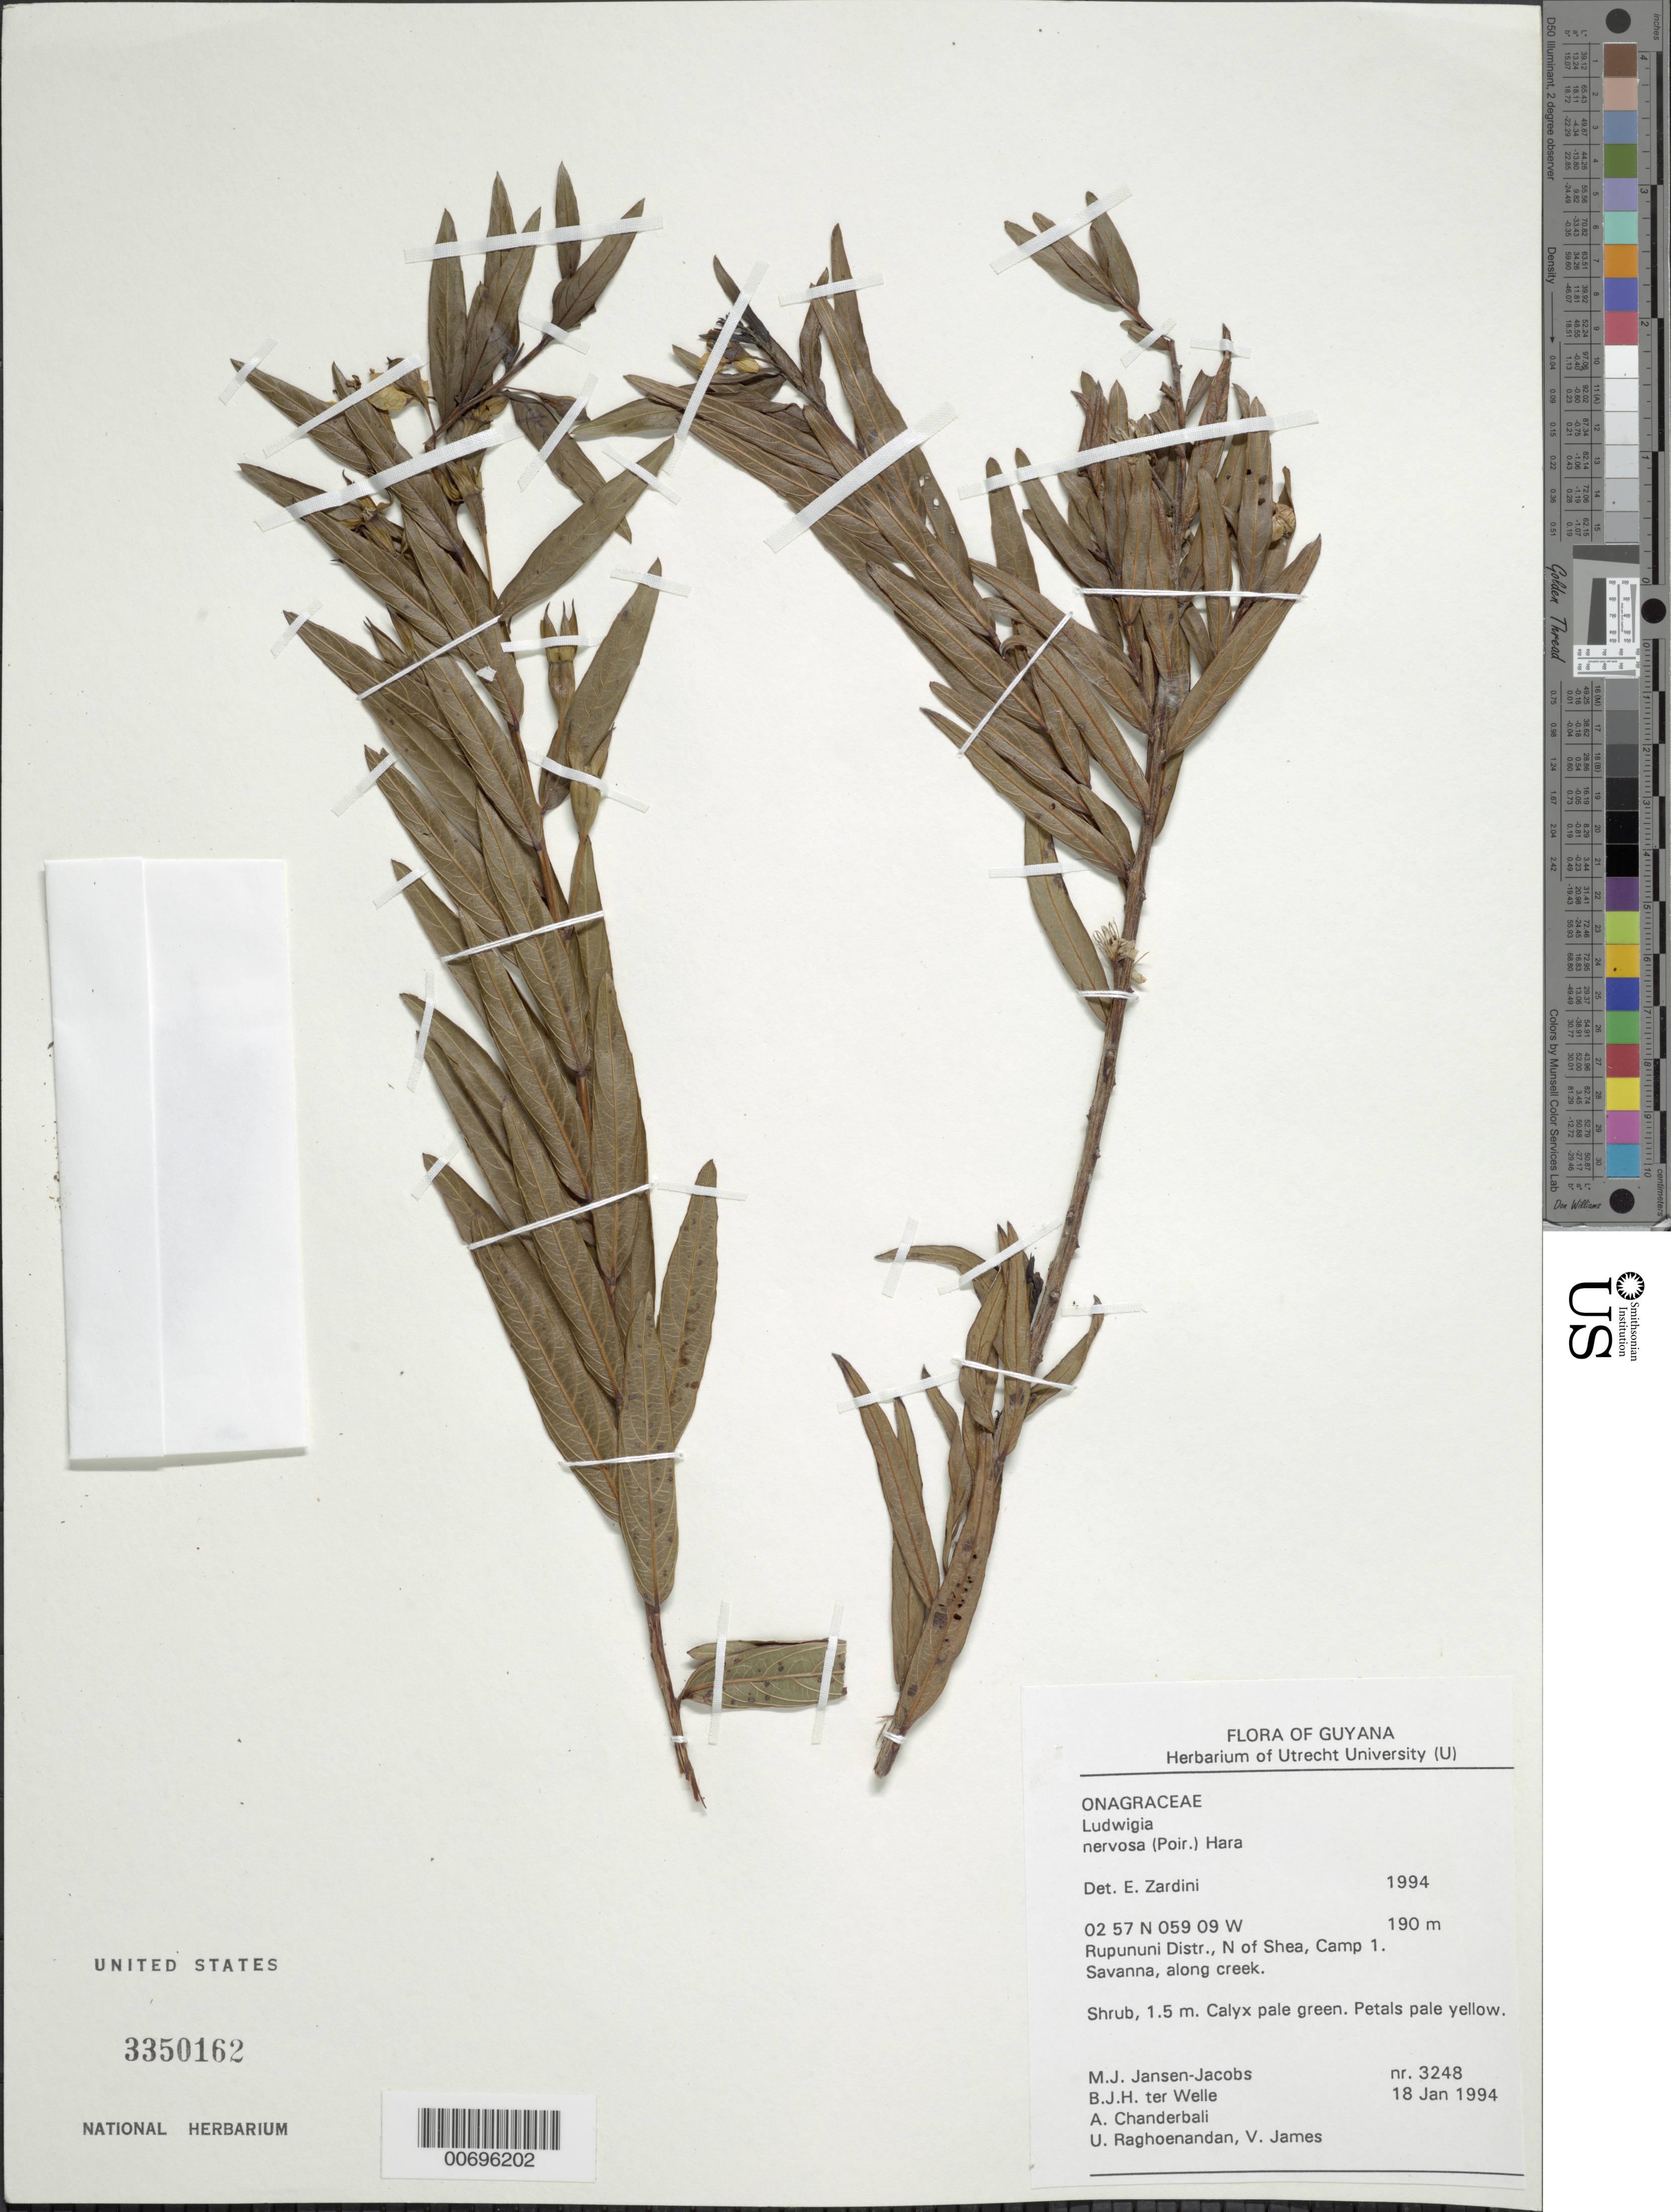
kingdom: Plantae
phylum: Tracheophyta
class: Magnoliopsida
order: Myrtales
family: Onagraceae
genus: Ludwigia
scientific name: Ludwigia nervosa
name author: (Poir.) H. Hara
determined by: Zardini, E. M.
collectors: M. J. Jansen-Jacobs, B. Welle, A. S. Chanderbali, U. Raghoenandan & V. James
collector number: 3248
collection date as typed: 18-Jan-94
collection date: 1994-01-18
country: Guyana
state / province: U. Takutu-U. Essequibo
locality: Shea, N of, camp 1, Rupununi District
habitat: Savanna, along creek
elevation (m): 190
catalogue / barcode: US 3350162